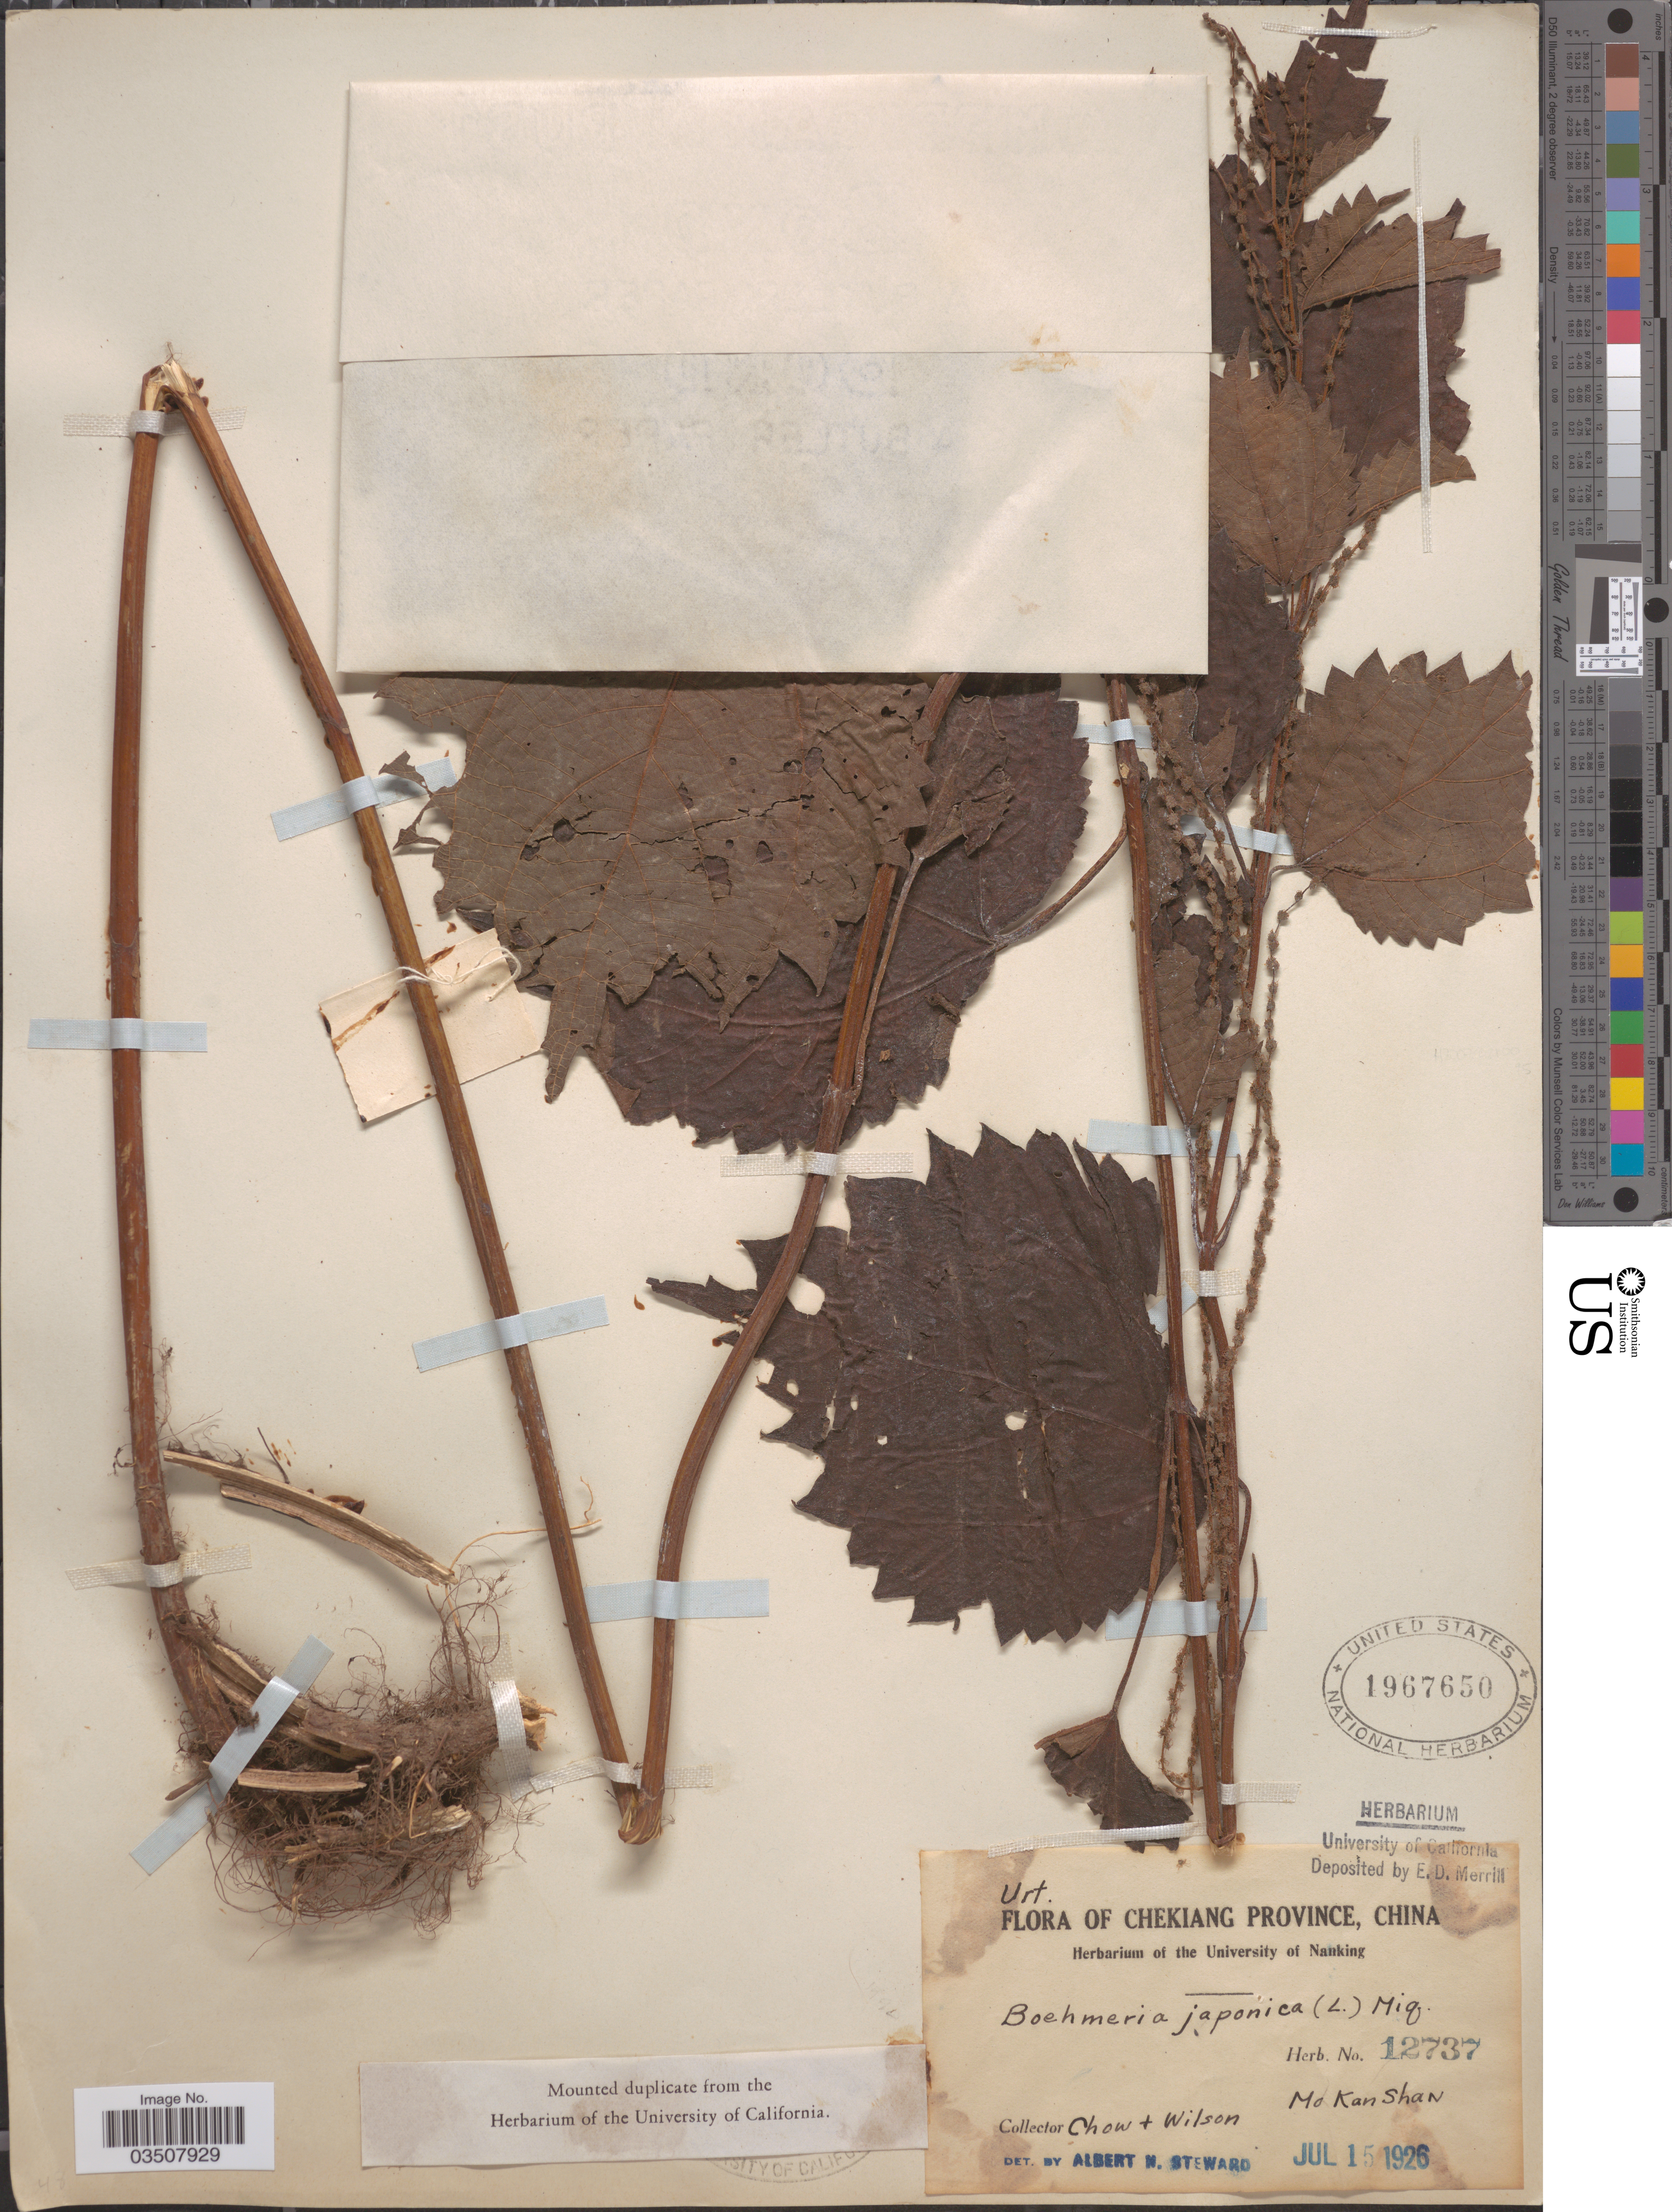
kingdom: Plantae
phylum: Tracheophyta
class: Magnoliopsida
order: Rosales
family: Urticaceae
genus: Boehmeria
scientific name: Boehmeria japonica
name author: (L. f.) Miq.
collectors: Chow, -- & -- Wilson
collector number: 12737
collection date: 1926-07-15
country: China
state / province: Zhejiang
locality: Chekiang Province. Mo Kan Shan.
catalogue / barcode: US 1967650